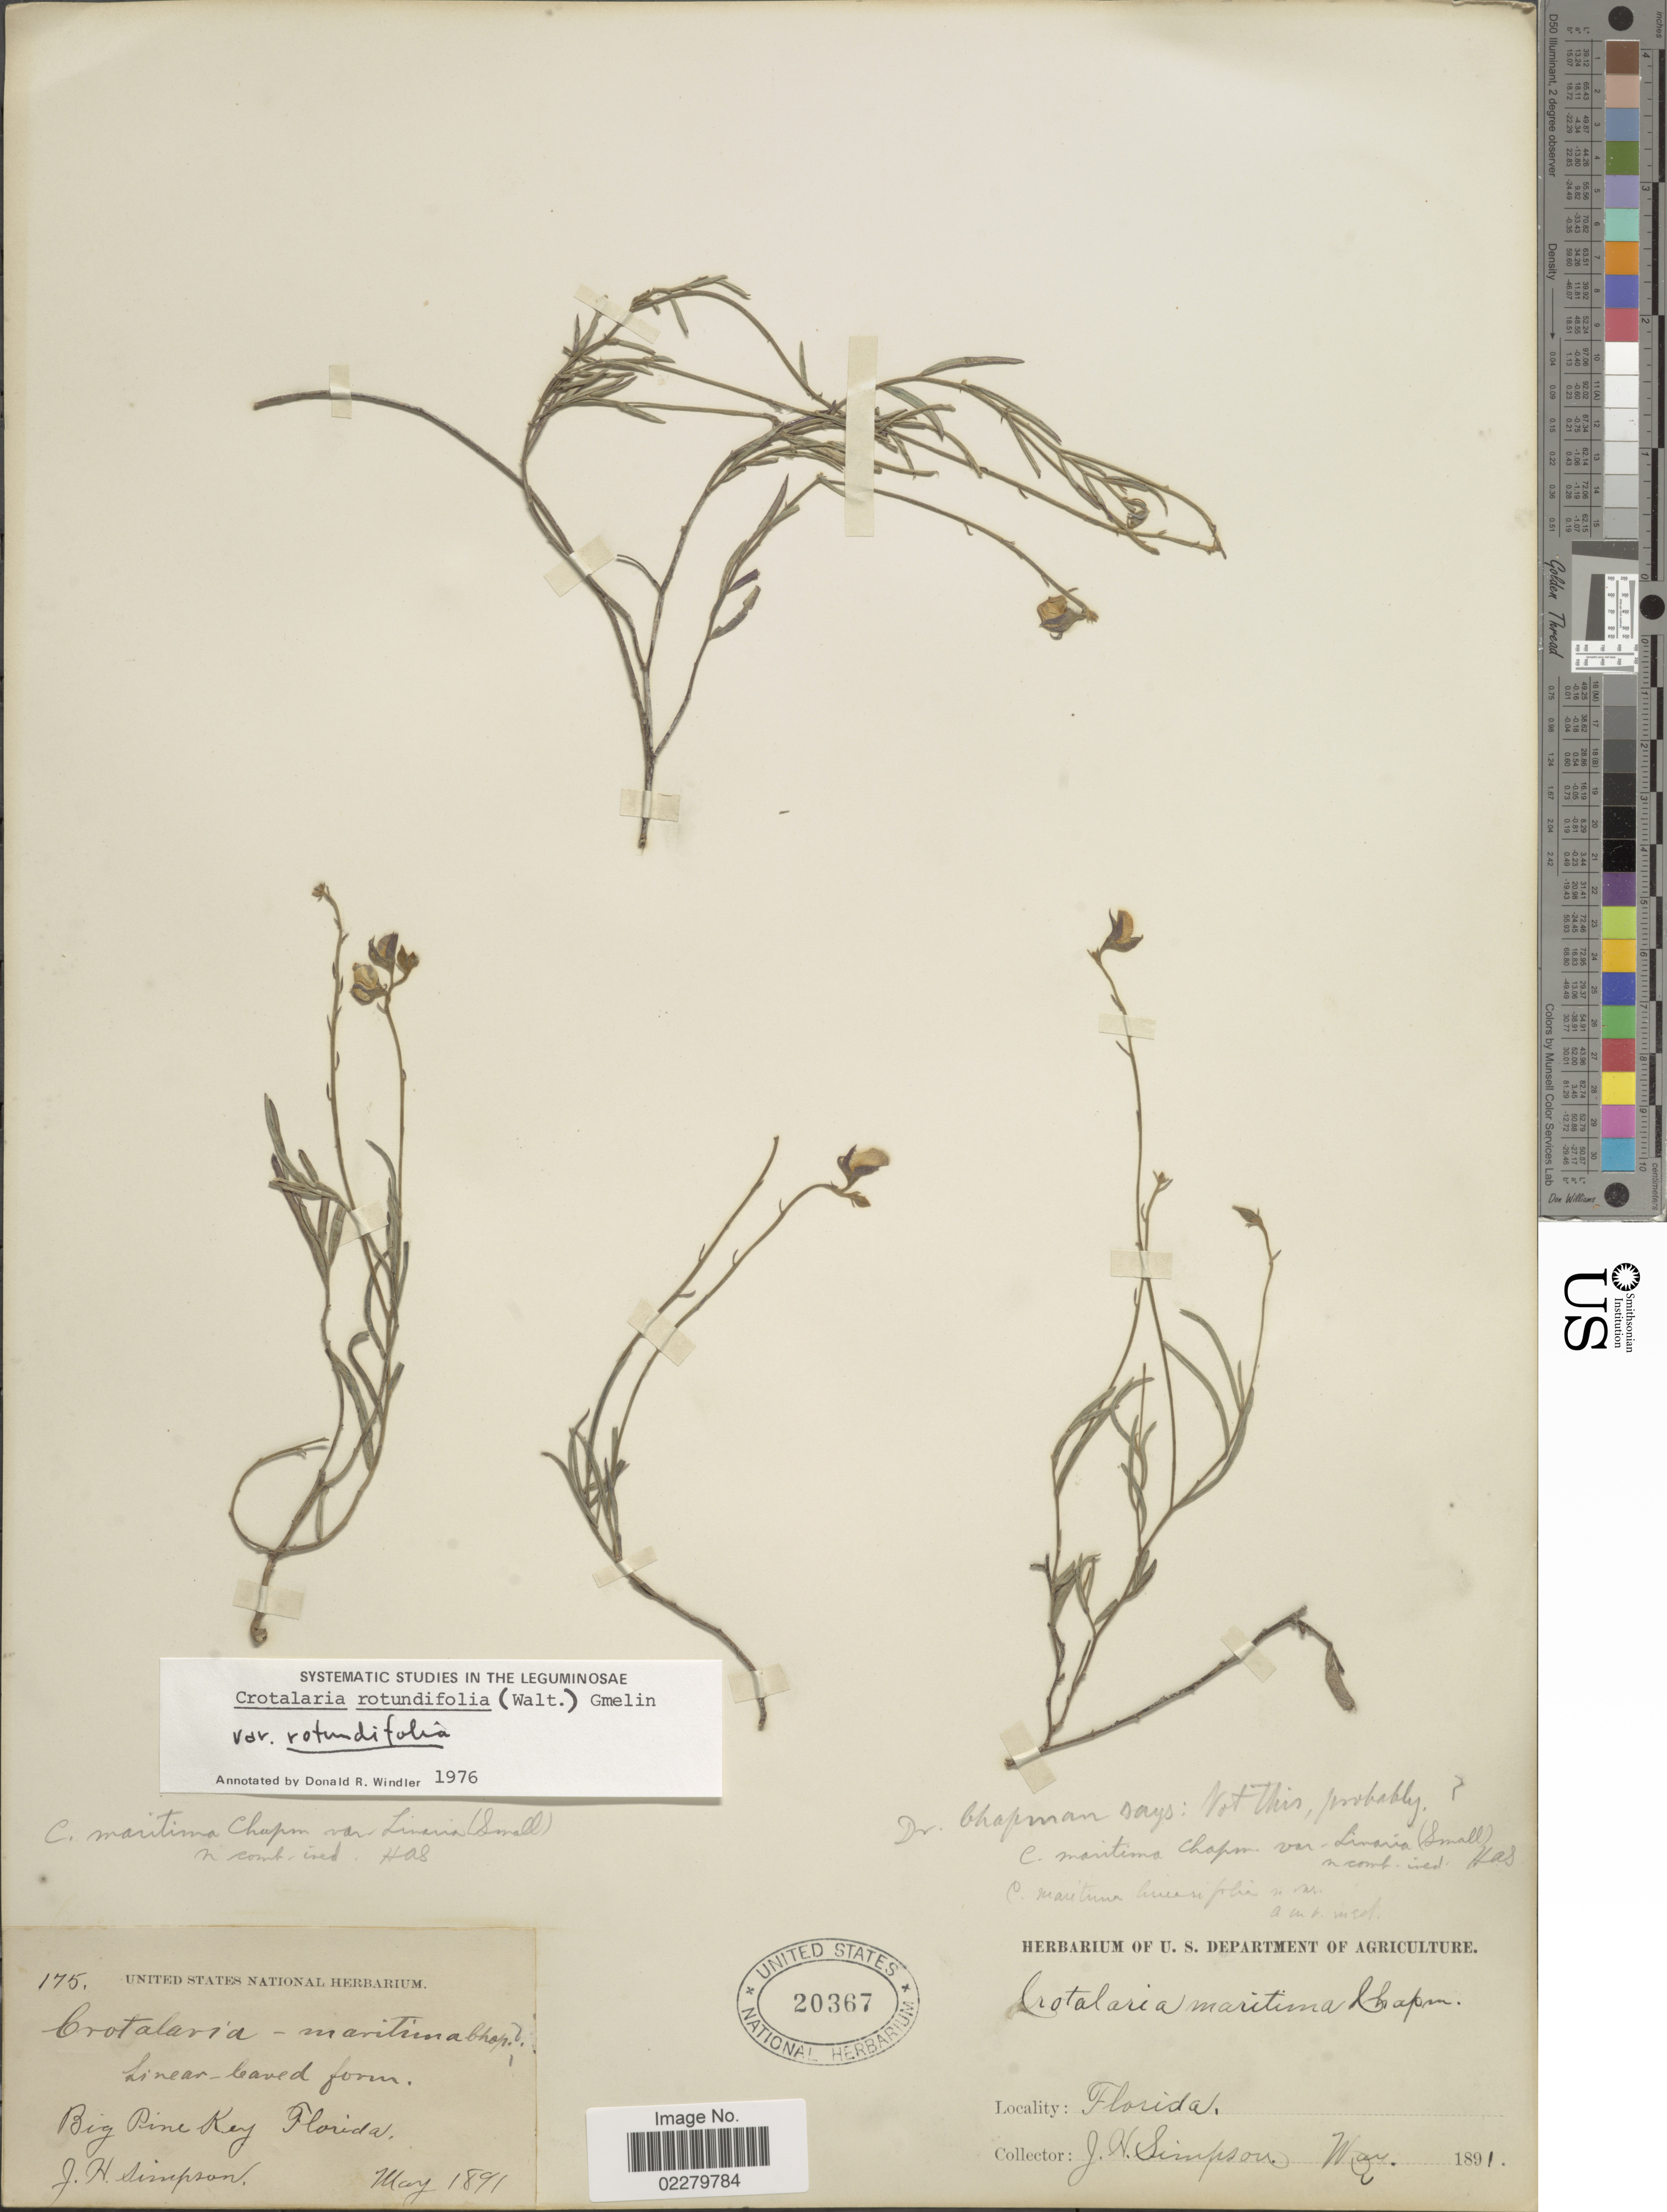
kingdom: Plantae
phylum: Tracheophyta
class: Magnoliopsida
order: Fabales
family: Fabaceae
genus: Crotalaria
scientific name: Crotalaria rotundifolia var. rotundifolia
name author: (Walter) J.F. Gmel.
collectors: J. H. Simpson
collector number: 175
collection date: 1891-05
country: United States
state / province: Florida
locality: Big Pine Key. Florida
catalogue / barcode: US 20367